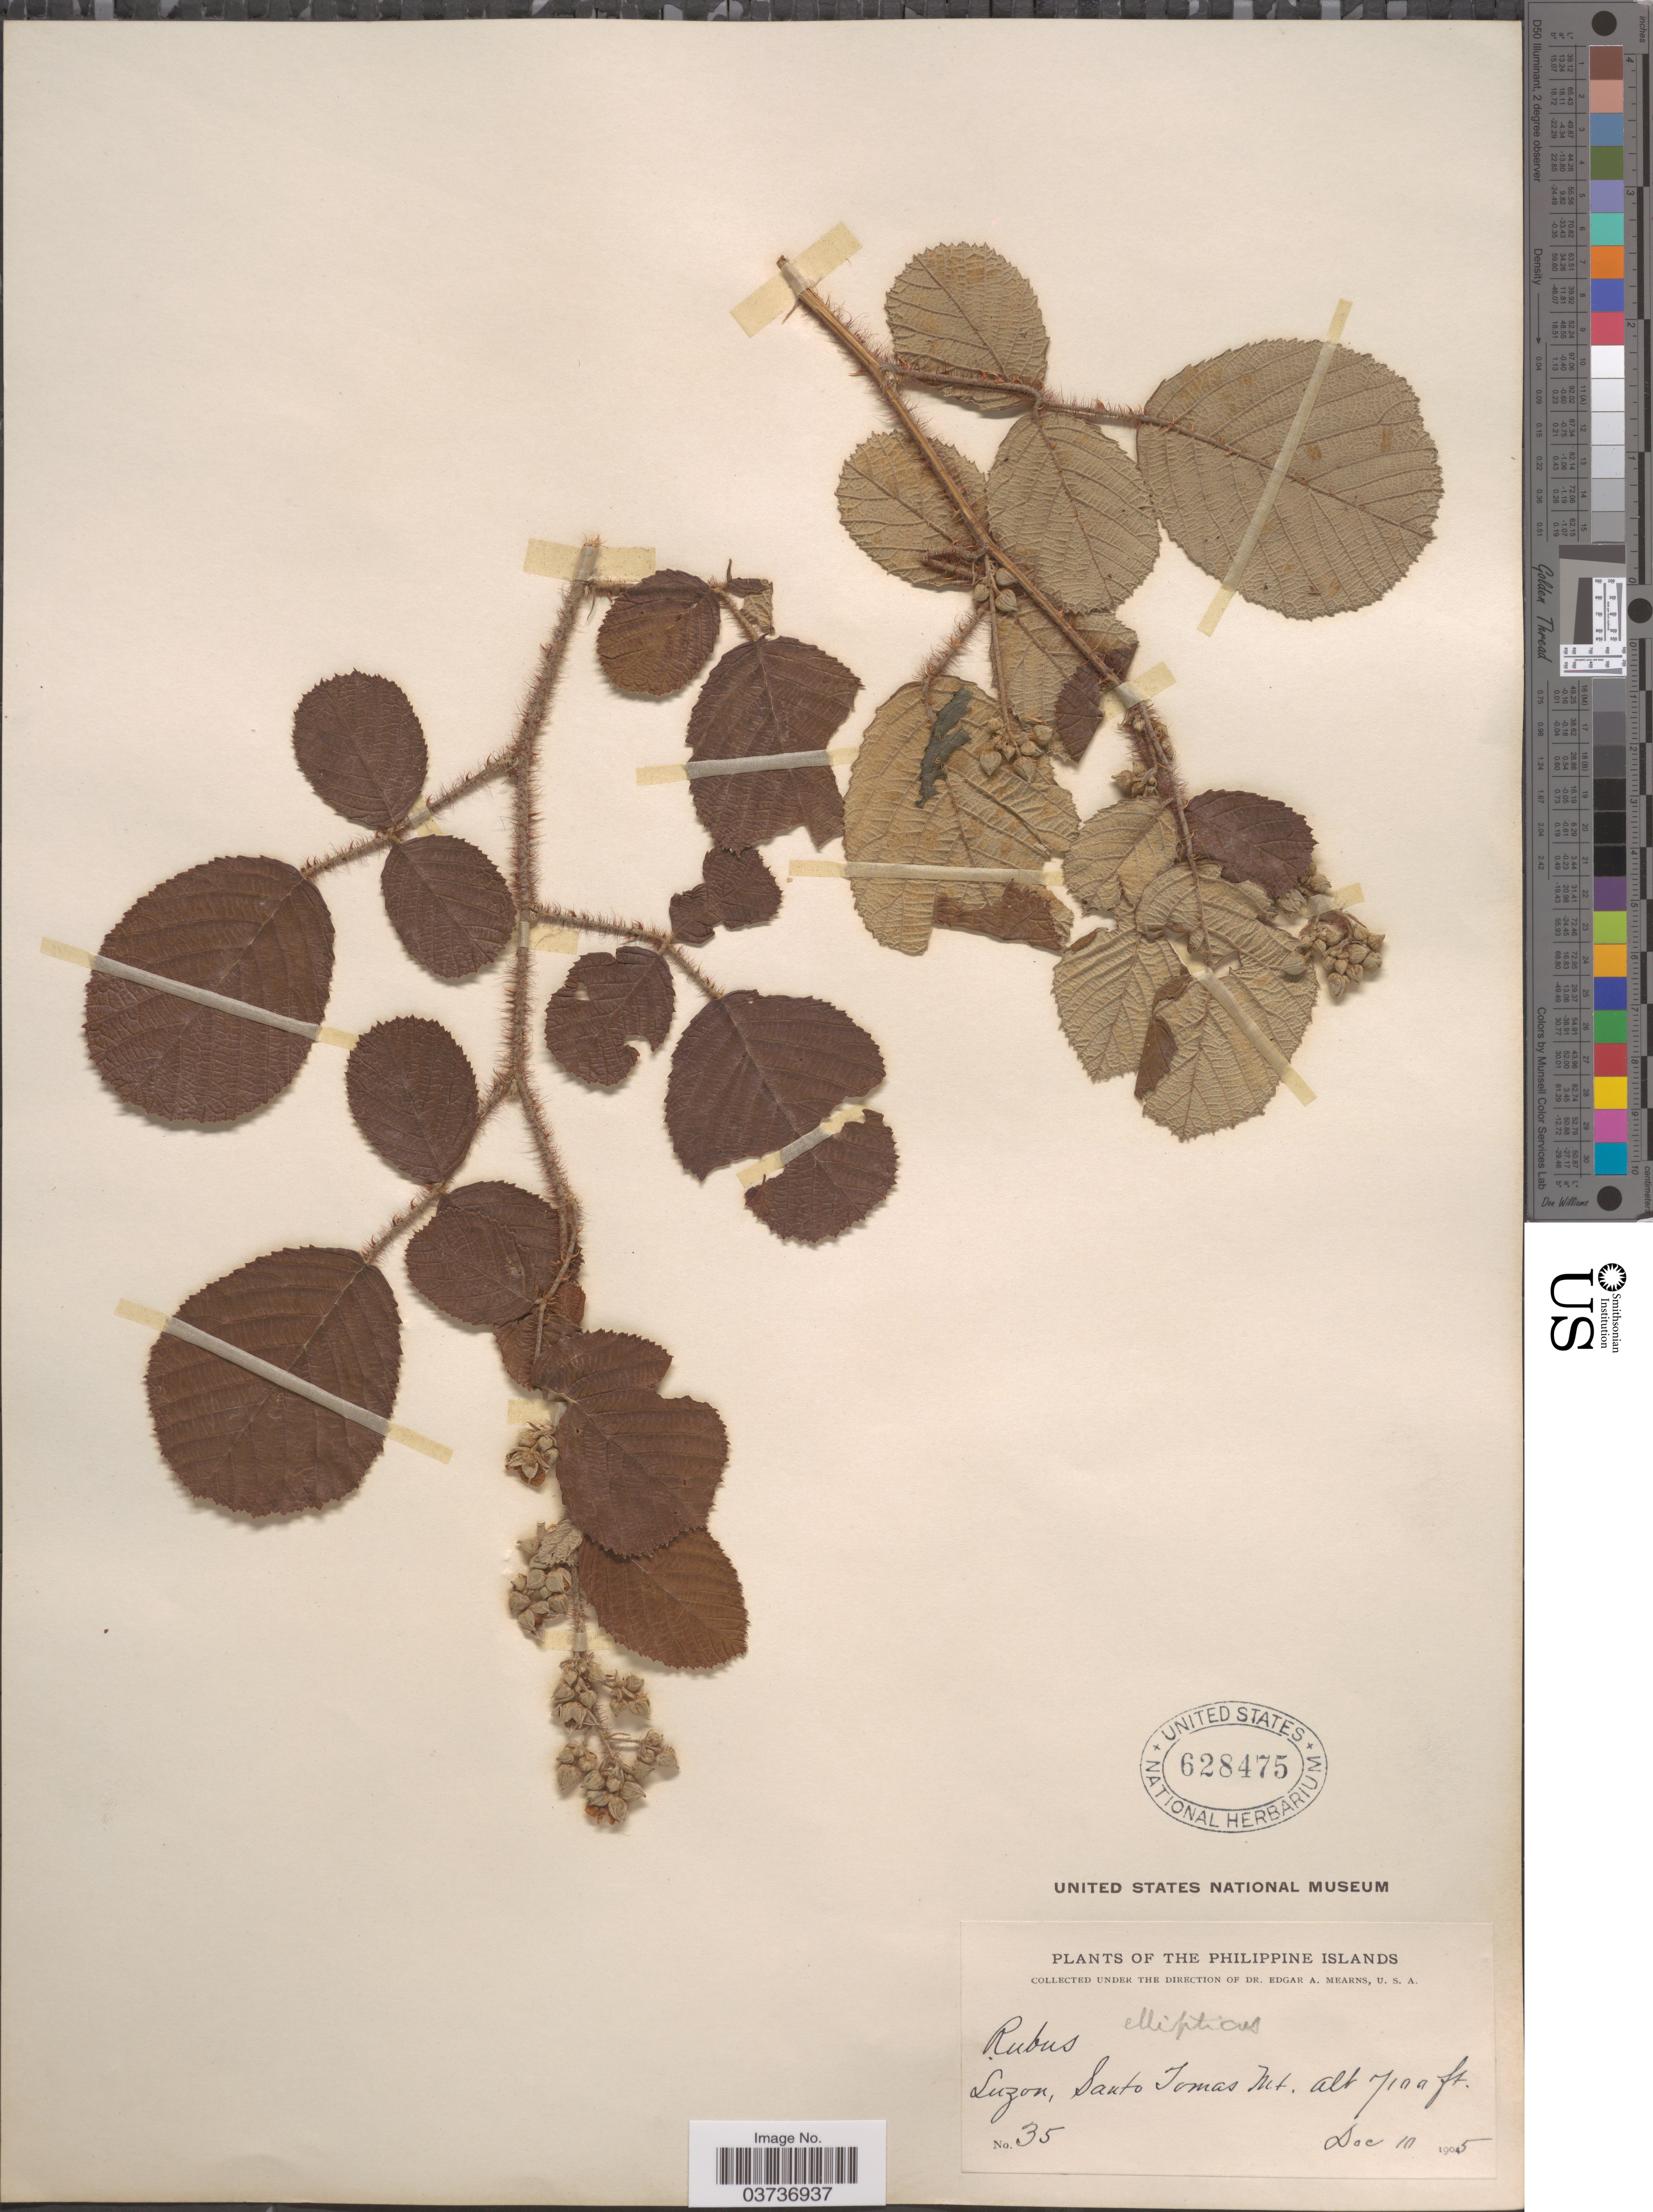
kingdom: Plantae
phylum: Tracheophyta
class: Magnoliopsida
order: Rosales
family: Rosaceae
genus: Rubus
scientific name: Rubus ellipticus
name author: Sm.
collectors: E. A. Mearns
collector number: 35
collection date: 1905-12-10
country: Philippines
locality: Luzon, Santo Tomas Mt.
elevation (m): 2164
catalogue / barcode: US 628475